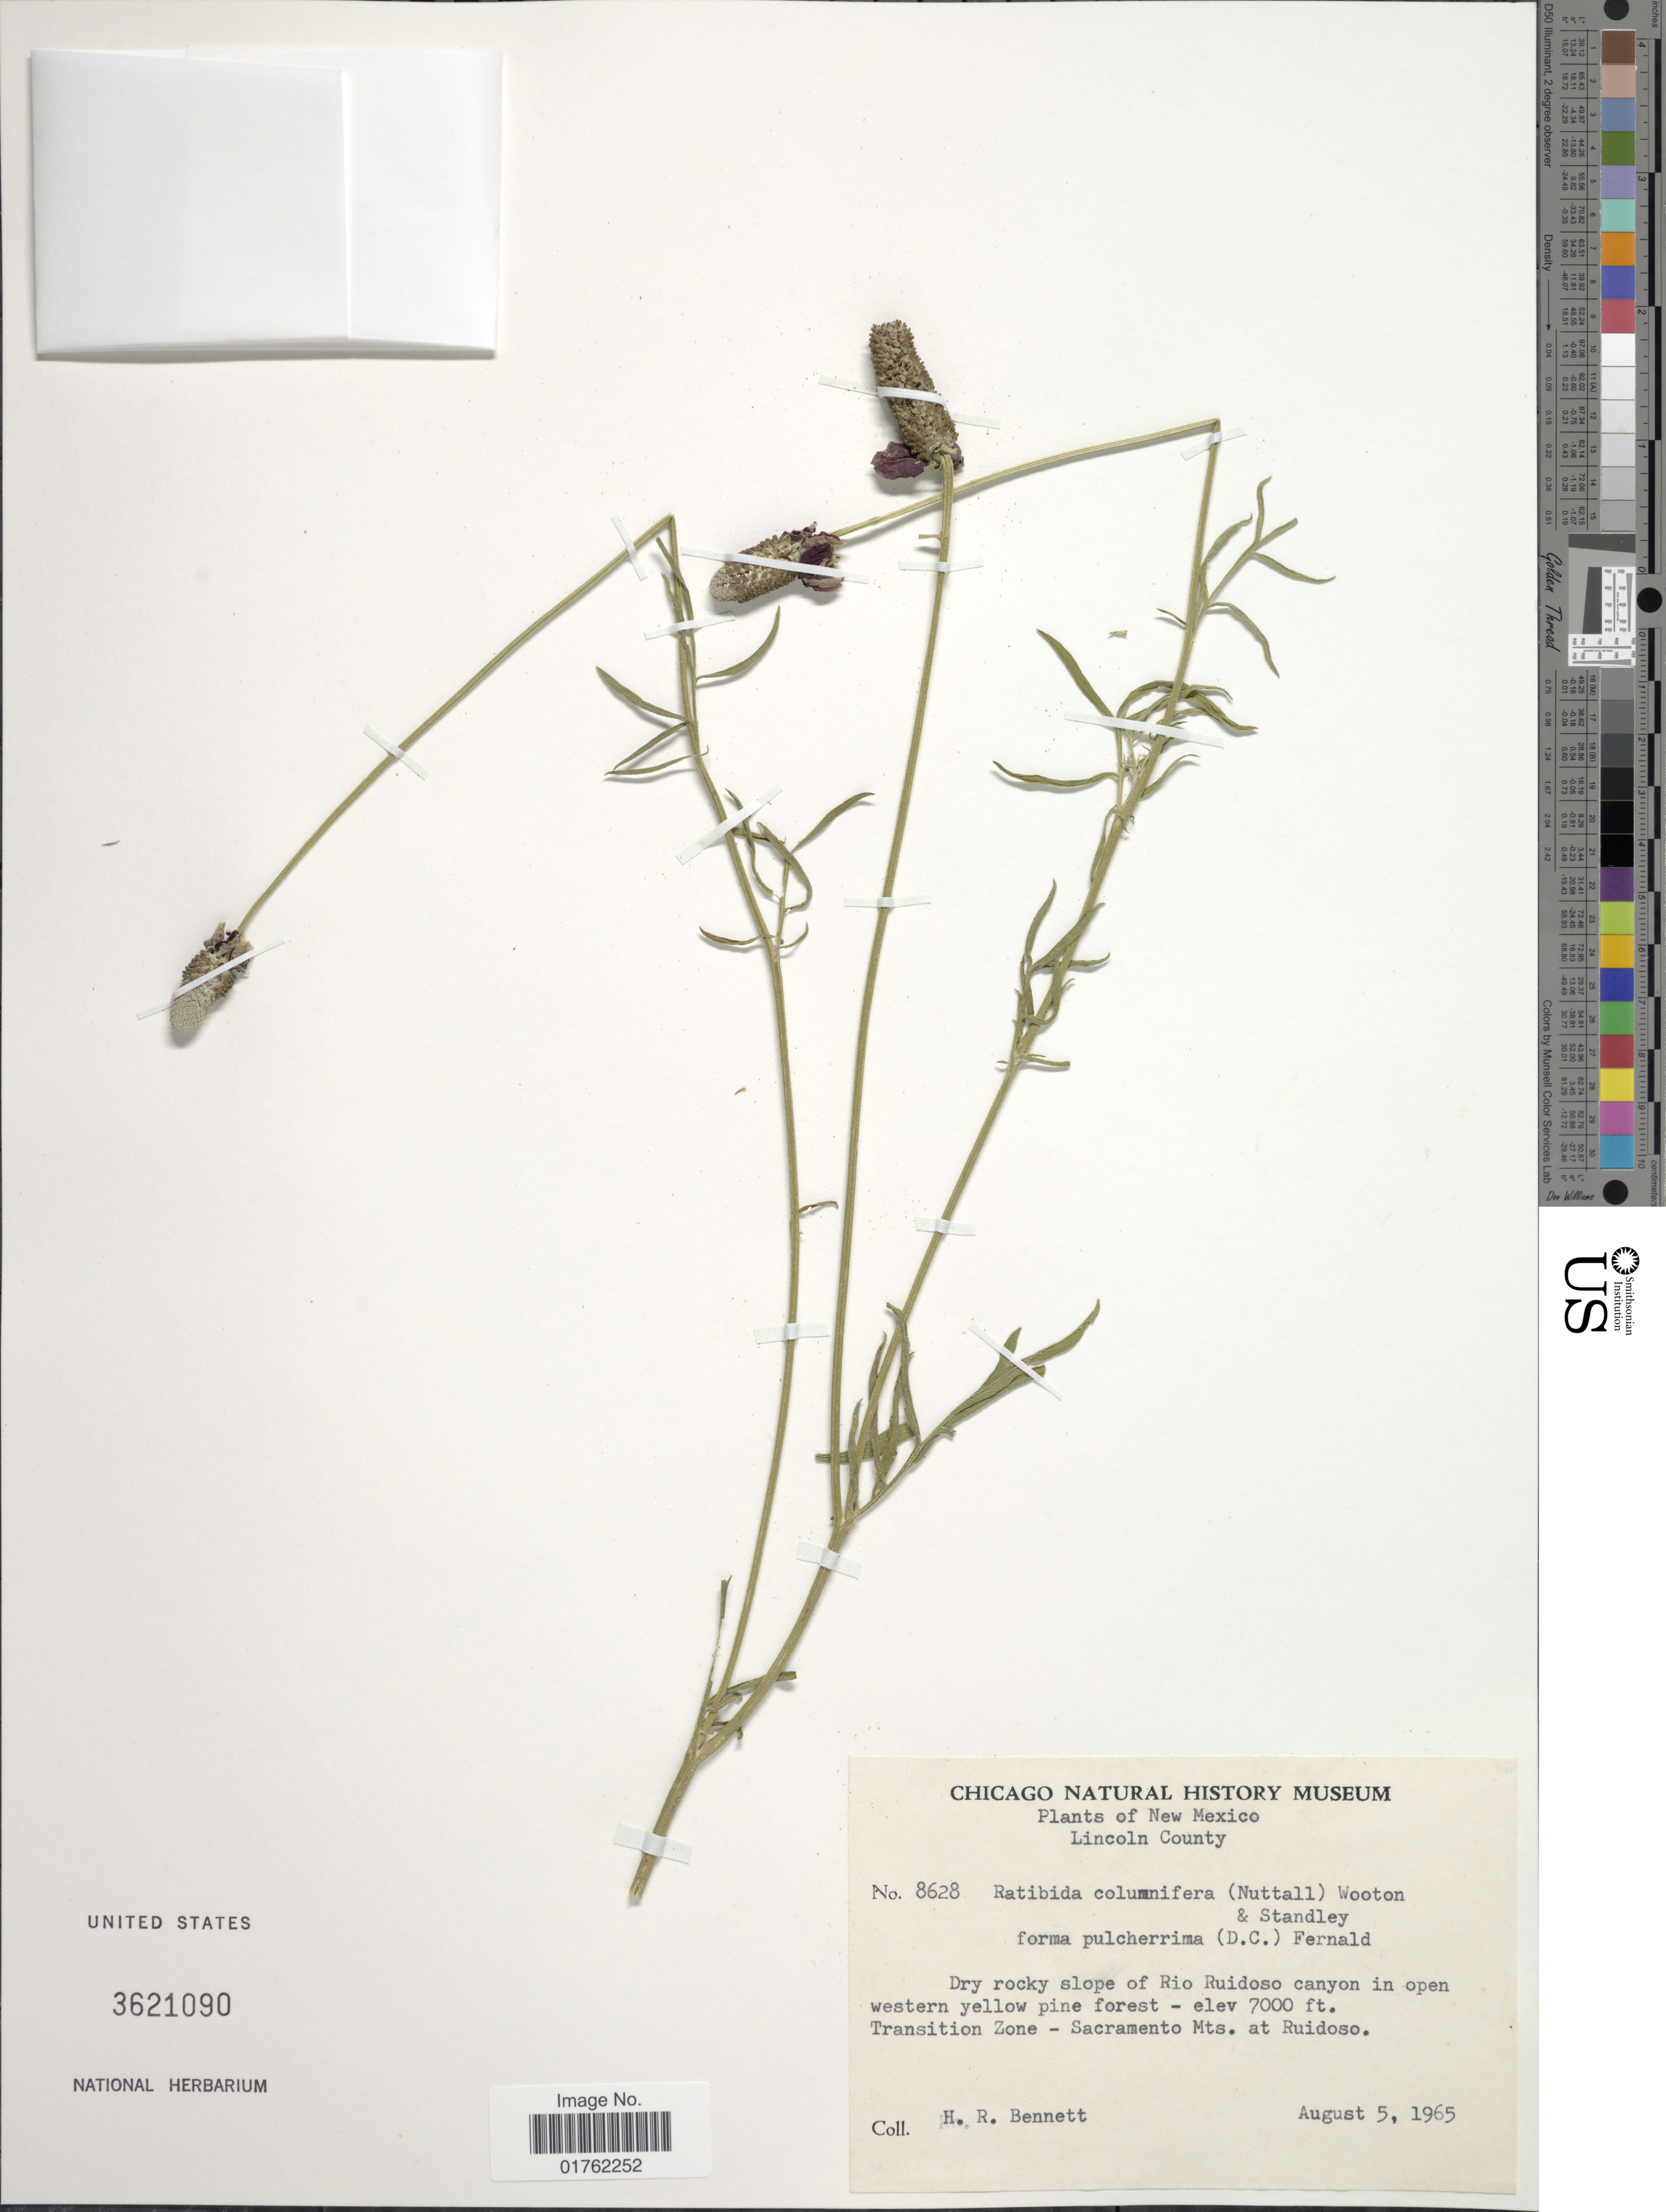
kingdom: Plantae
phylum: Tracheophyta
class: Magnoliopsida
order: Asterales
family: Asteraceae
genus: Ratibida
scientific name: Ratibida columnaris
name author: (Pursh) D. Don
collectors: H. R. Bennett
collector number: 8628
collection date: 1965-08-05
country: United States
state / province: New Mexico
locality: Lincoln County, Dry rocky slope of Rio Ruidoso canyon in open western yellow pine forest, Transition Zone - Sacramento Mts. at Ruidoso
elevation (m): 2134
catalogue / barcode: US 3621090